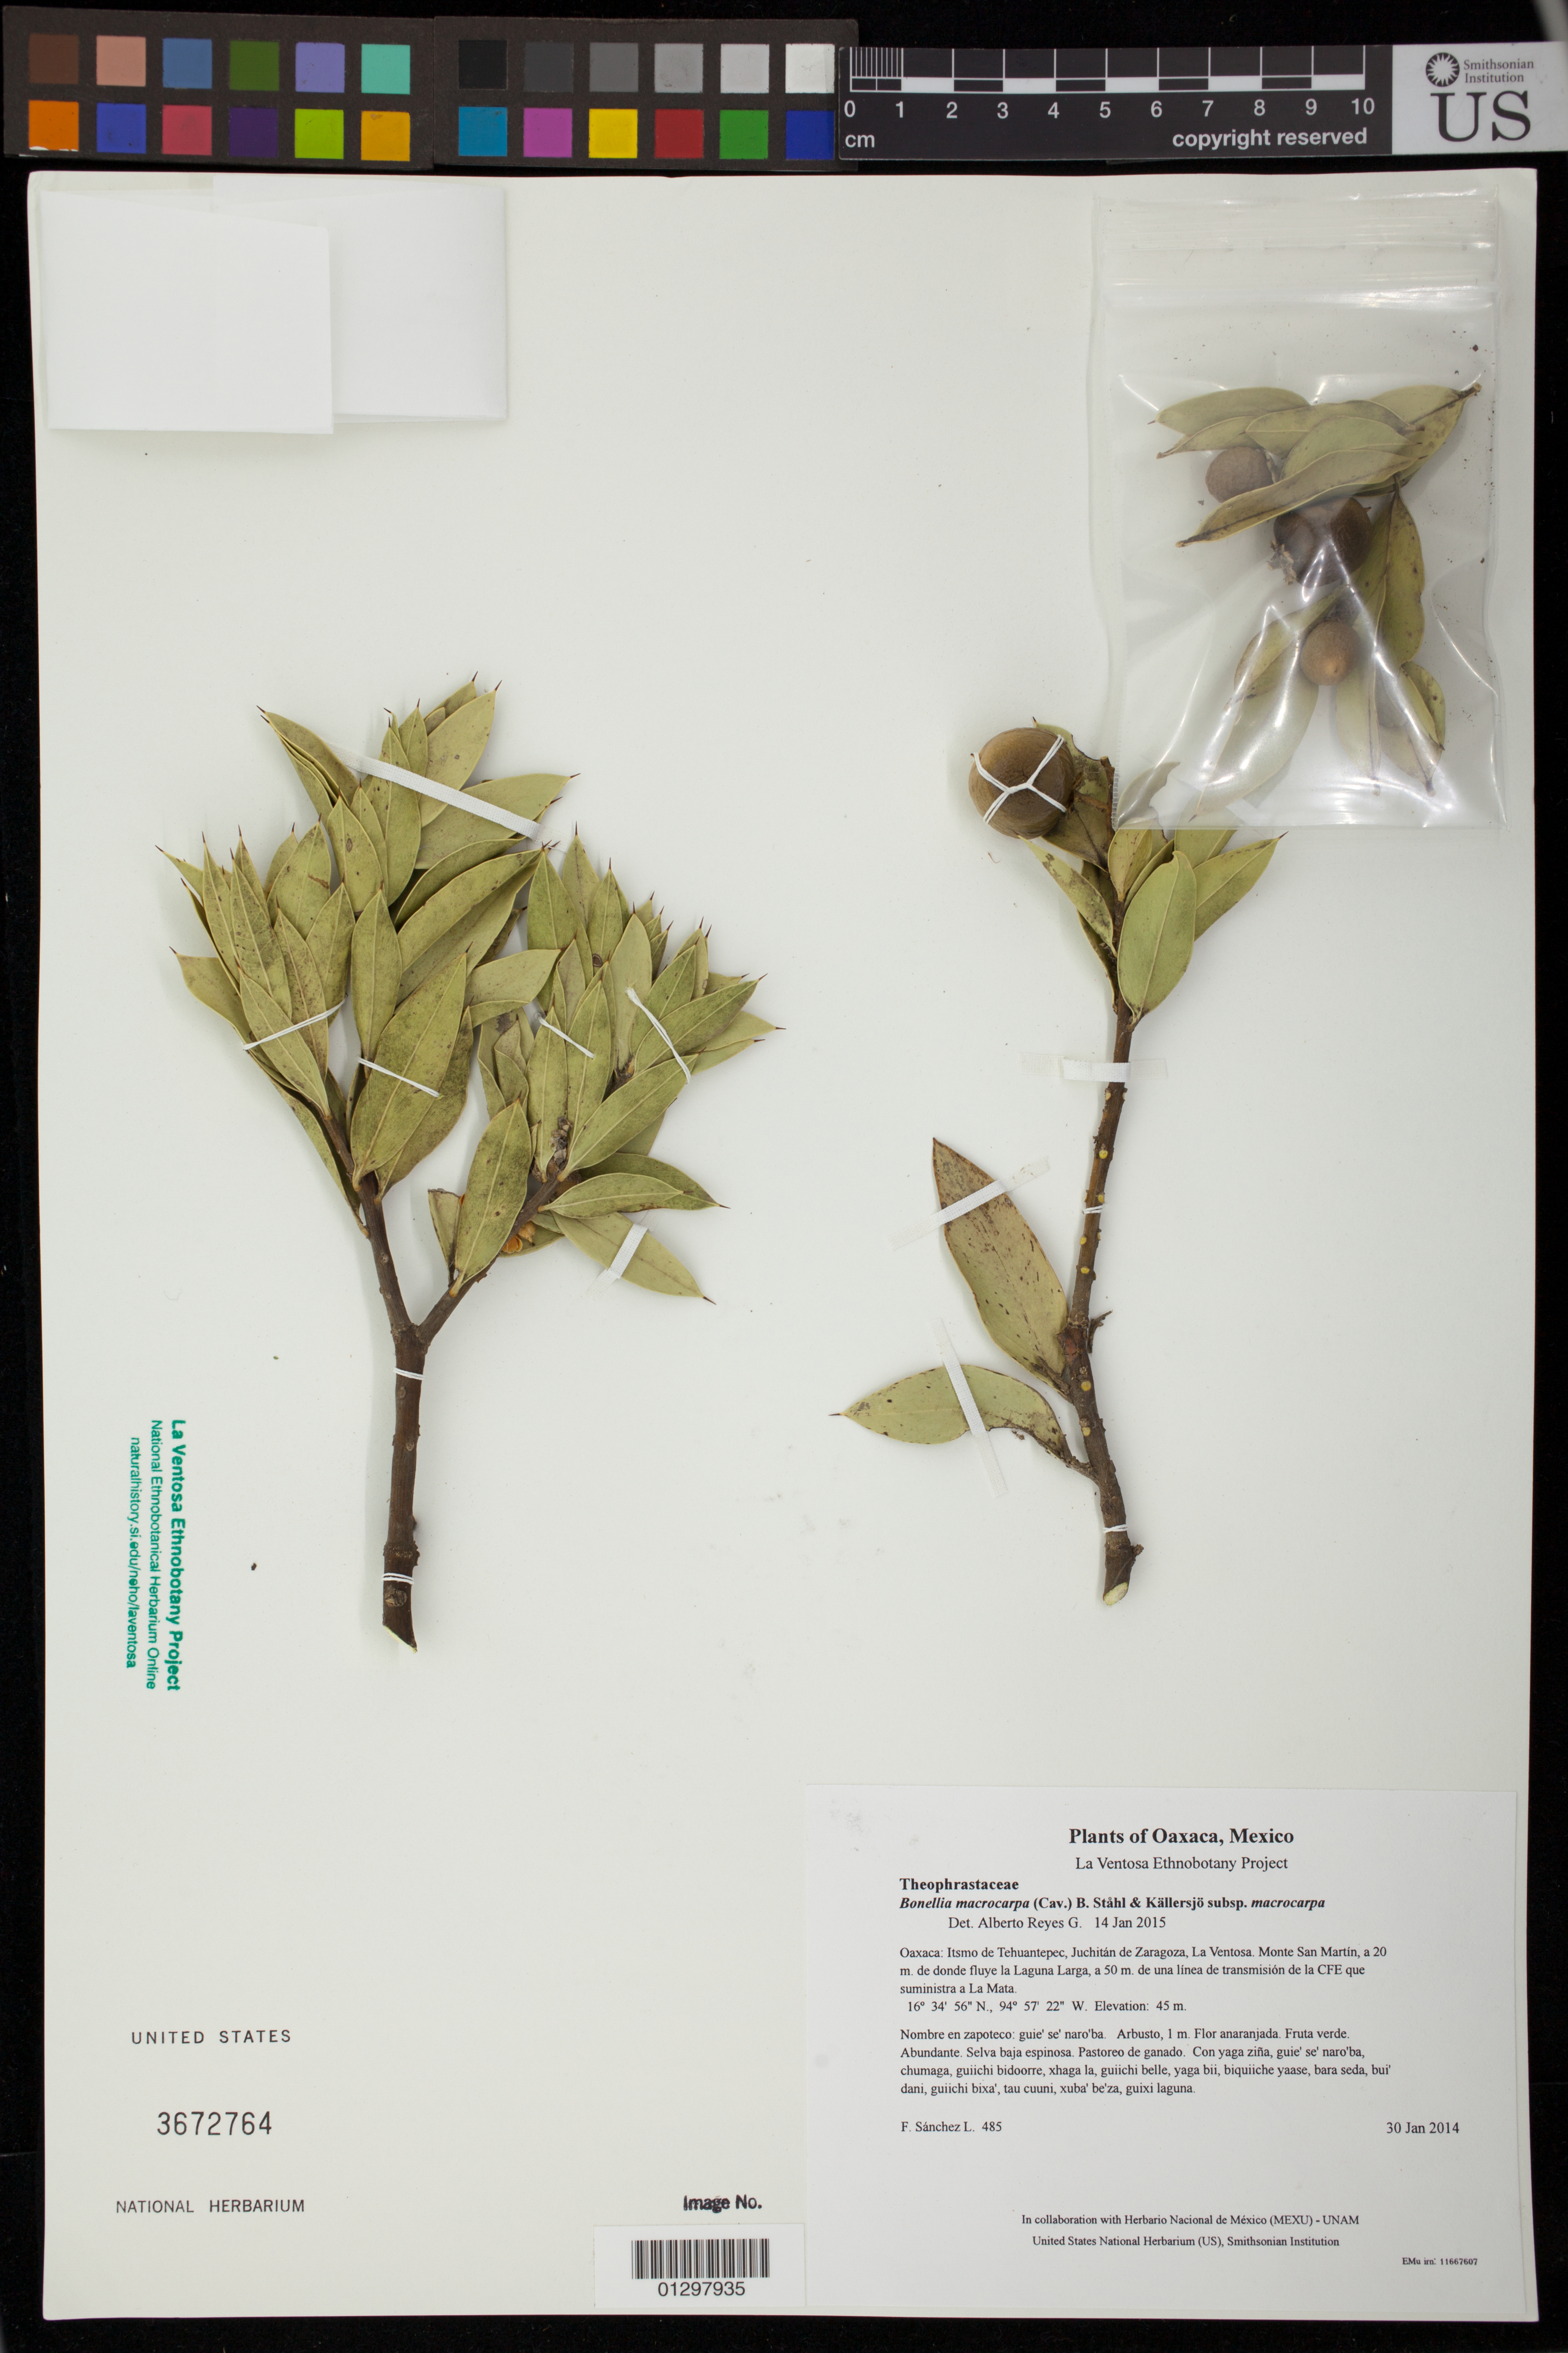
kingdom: Plantae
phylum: Tracheophyta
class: Magnoliopsida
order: Ericales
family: Primulaceae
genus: Bonellia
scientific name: Bonellia macrocarpa subsp. macrocarpa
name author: (Cav.) B. Ståhl & Källersjö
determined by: Reyes García, A.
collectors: F. Sánchez L.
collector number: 485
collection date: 2014-01-30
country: Mexico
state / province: Oaxaca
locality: Itsmo de Tehuantepec, Juchitán de Zaragoza, La Ventosa. Monte San Martín, a 20 m. de donde fluye la Laguna Larga, a 50 m. de una línea de transmisión de la CFE que suministra a La Mata.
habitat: Selva baja espinosa. Pastoreo de ganado.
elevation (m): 45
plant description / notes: MEXU, SERO, US; Yaga bandaga. 1 m. Guie' biguitu. Cuaananaxhi naga'. Stale.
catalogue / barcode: US 3672764